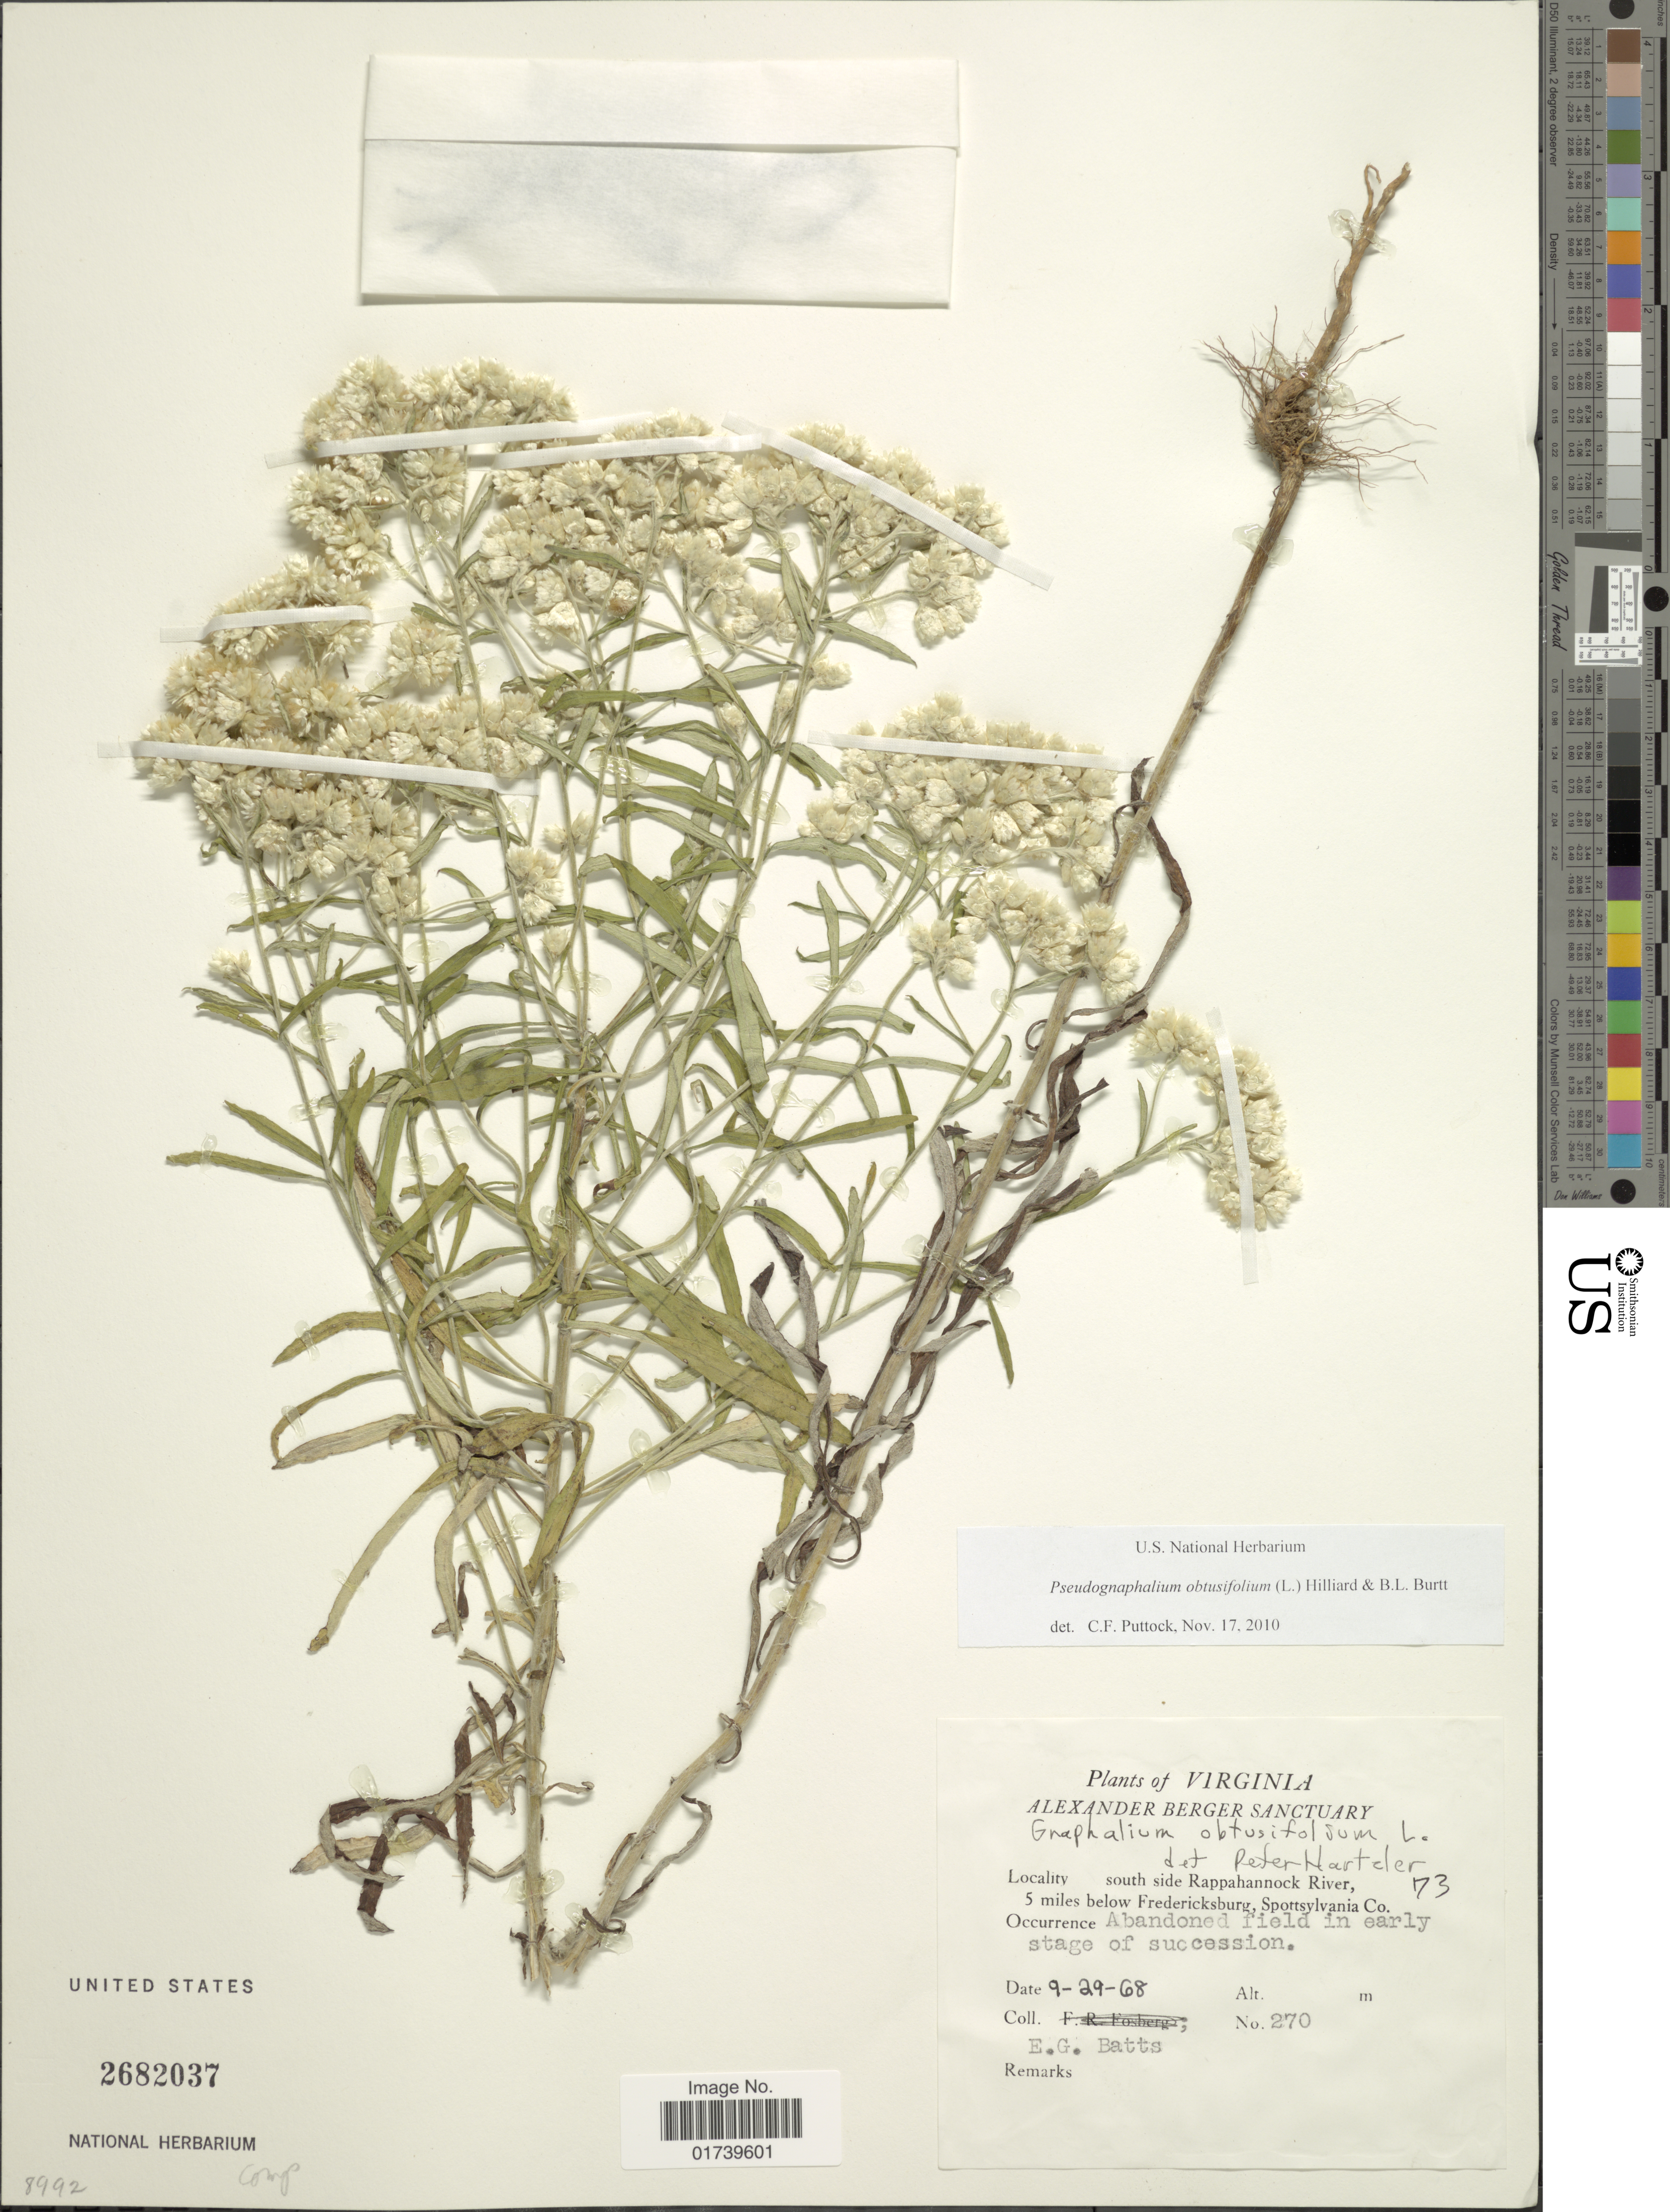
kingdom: Plantae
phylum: Tracheophyta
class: Magnoliopsida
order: Asterales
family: Asteraceae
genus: Pseudognaphalium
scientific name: Pseudognaphalium obtusifolium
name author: (L.) Hilliard & B.L. Burtt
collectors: E. Batts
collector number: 270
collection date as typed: Transcribed d/m/y: 29/9/68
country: United States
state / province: Virginia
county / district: Spotsylvania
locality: Alexander berger Sanctuary, south side Rappahannock River, 5 miles below Fredericksburg.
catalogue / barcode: US 2682037